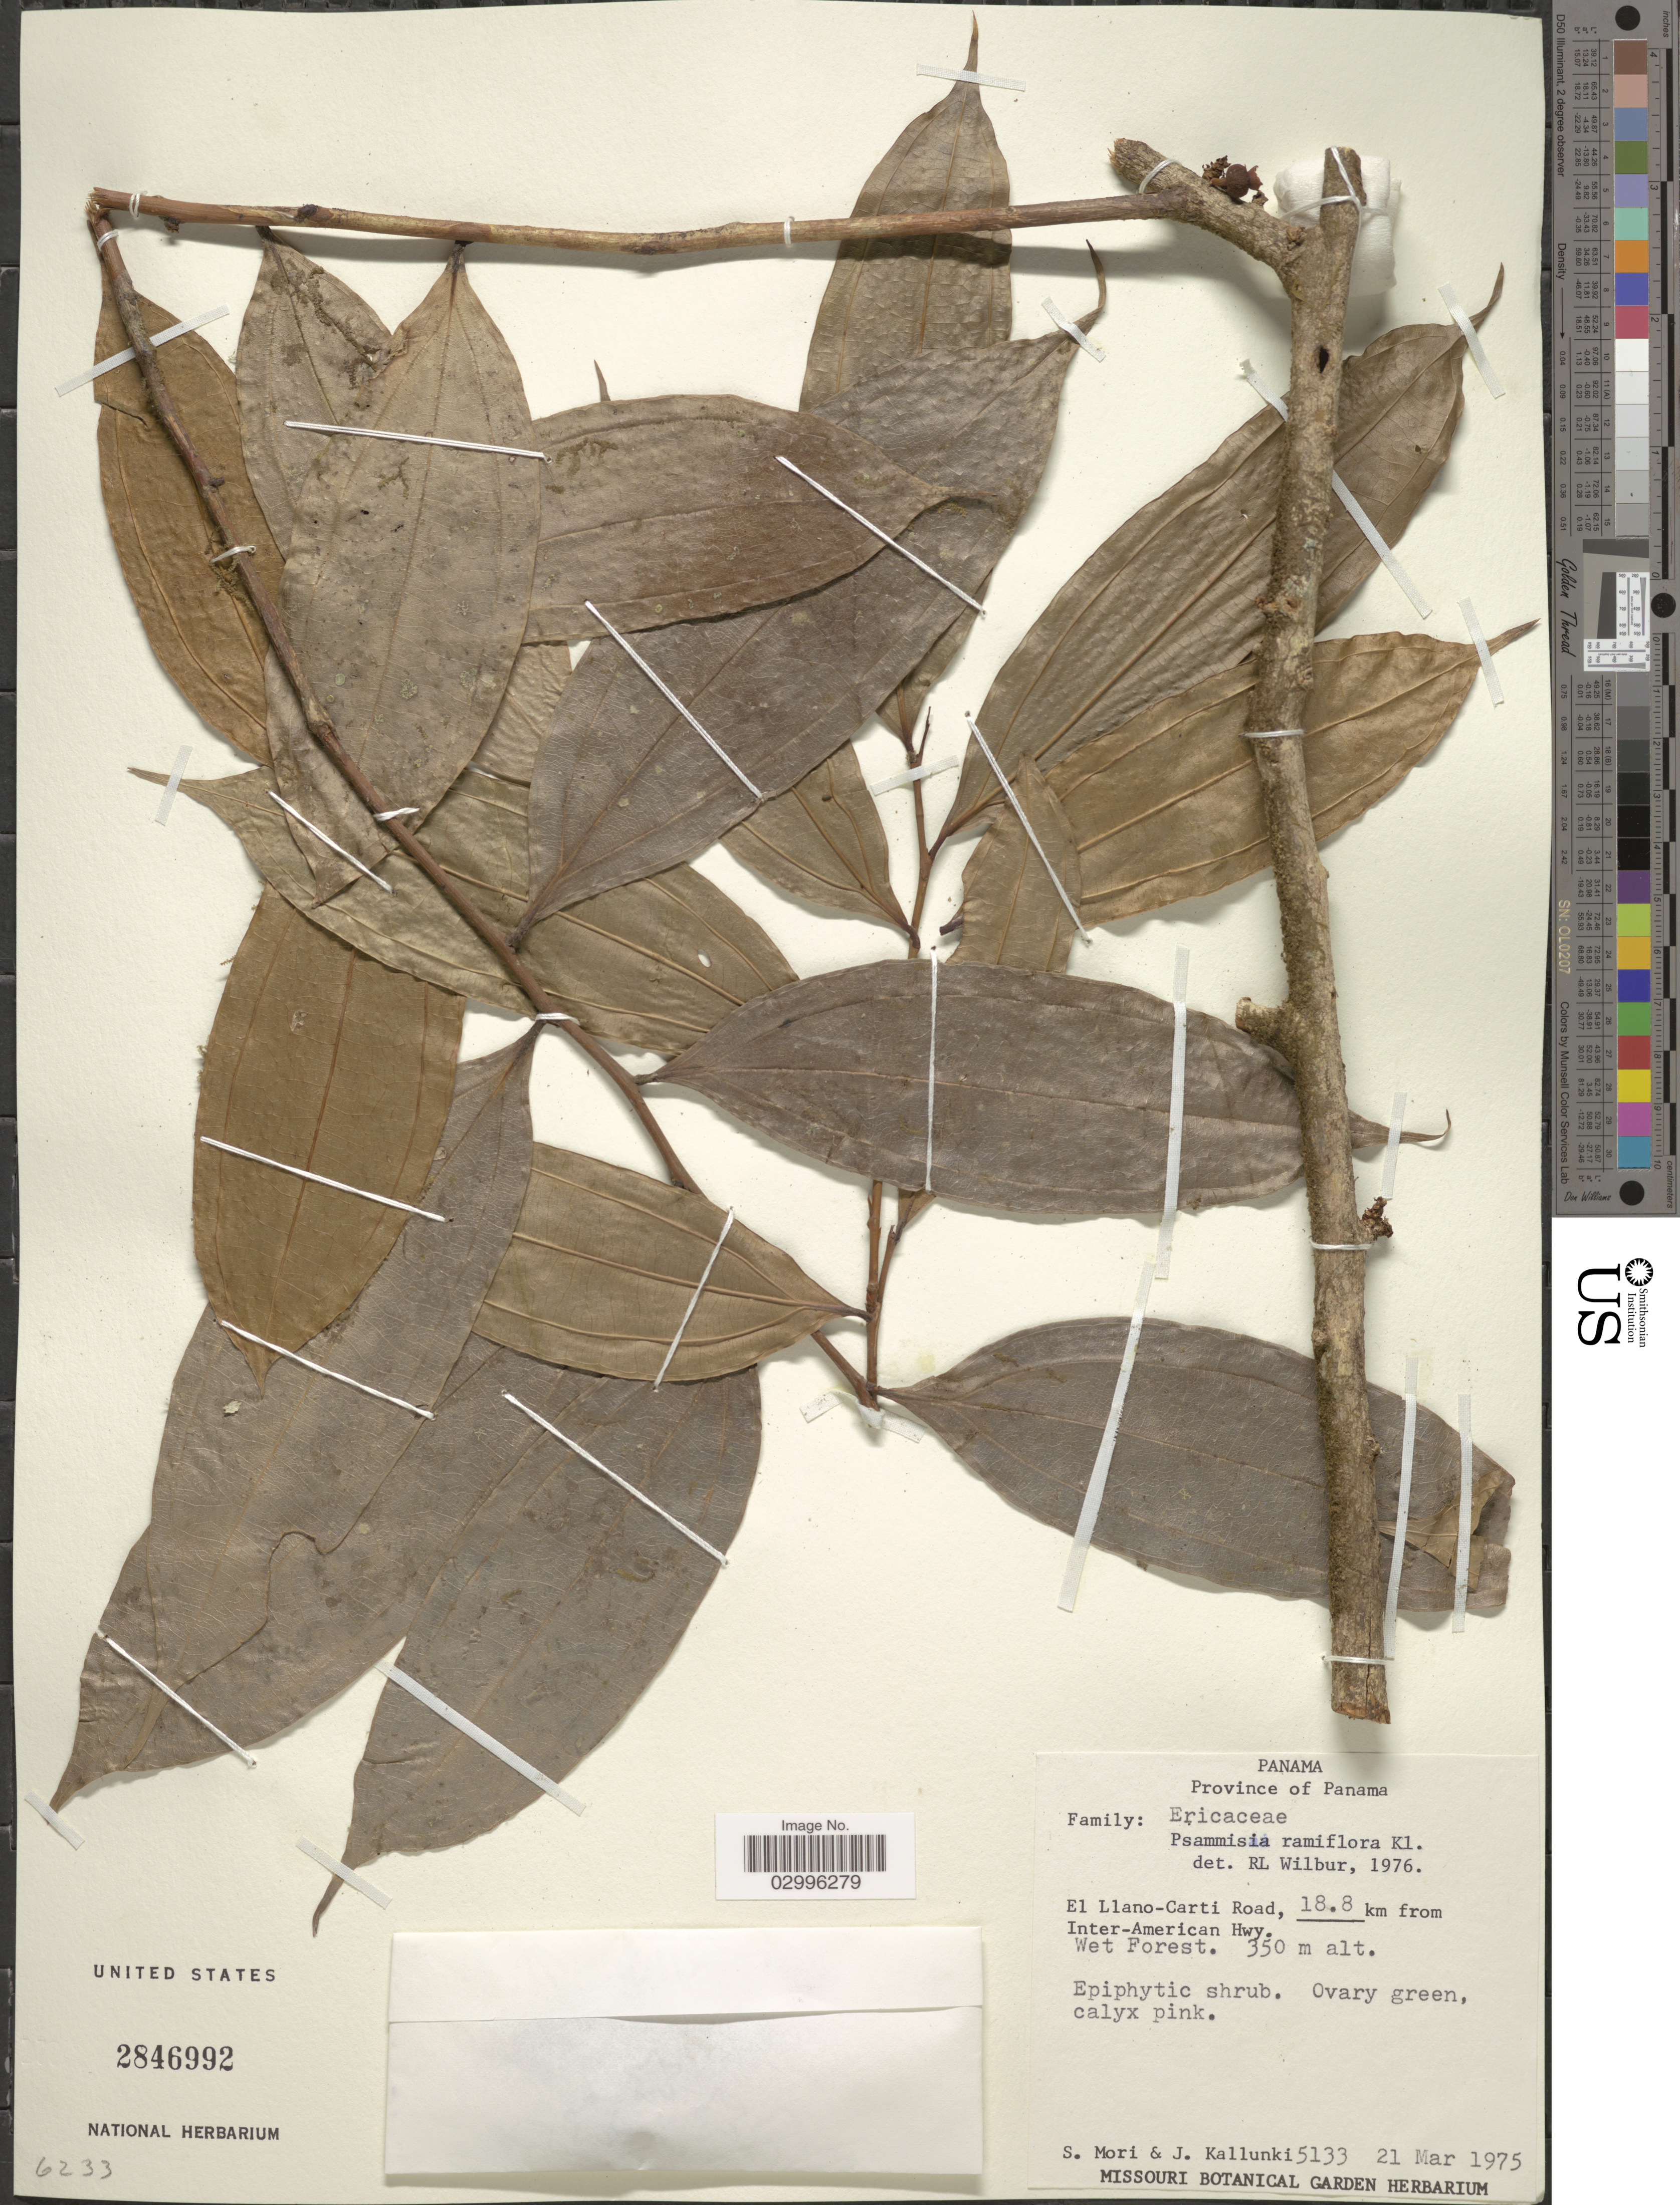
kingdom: Plantae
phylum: Tracheophyta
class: Magnoliopsida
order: Ericales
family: Ericaceae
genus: Psammisia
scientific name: Psammisia ramiflora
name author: Klotzsch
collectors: S. Mori & J. Kallunki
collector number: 5133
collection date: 1975-03-21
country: Panama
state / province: Panamá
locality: El Llano-Carti Road, 18.8 km from Inter-American Hwy.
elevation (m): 350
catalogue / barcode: US 2846992